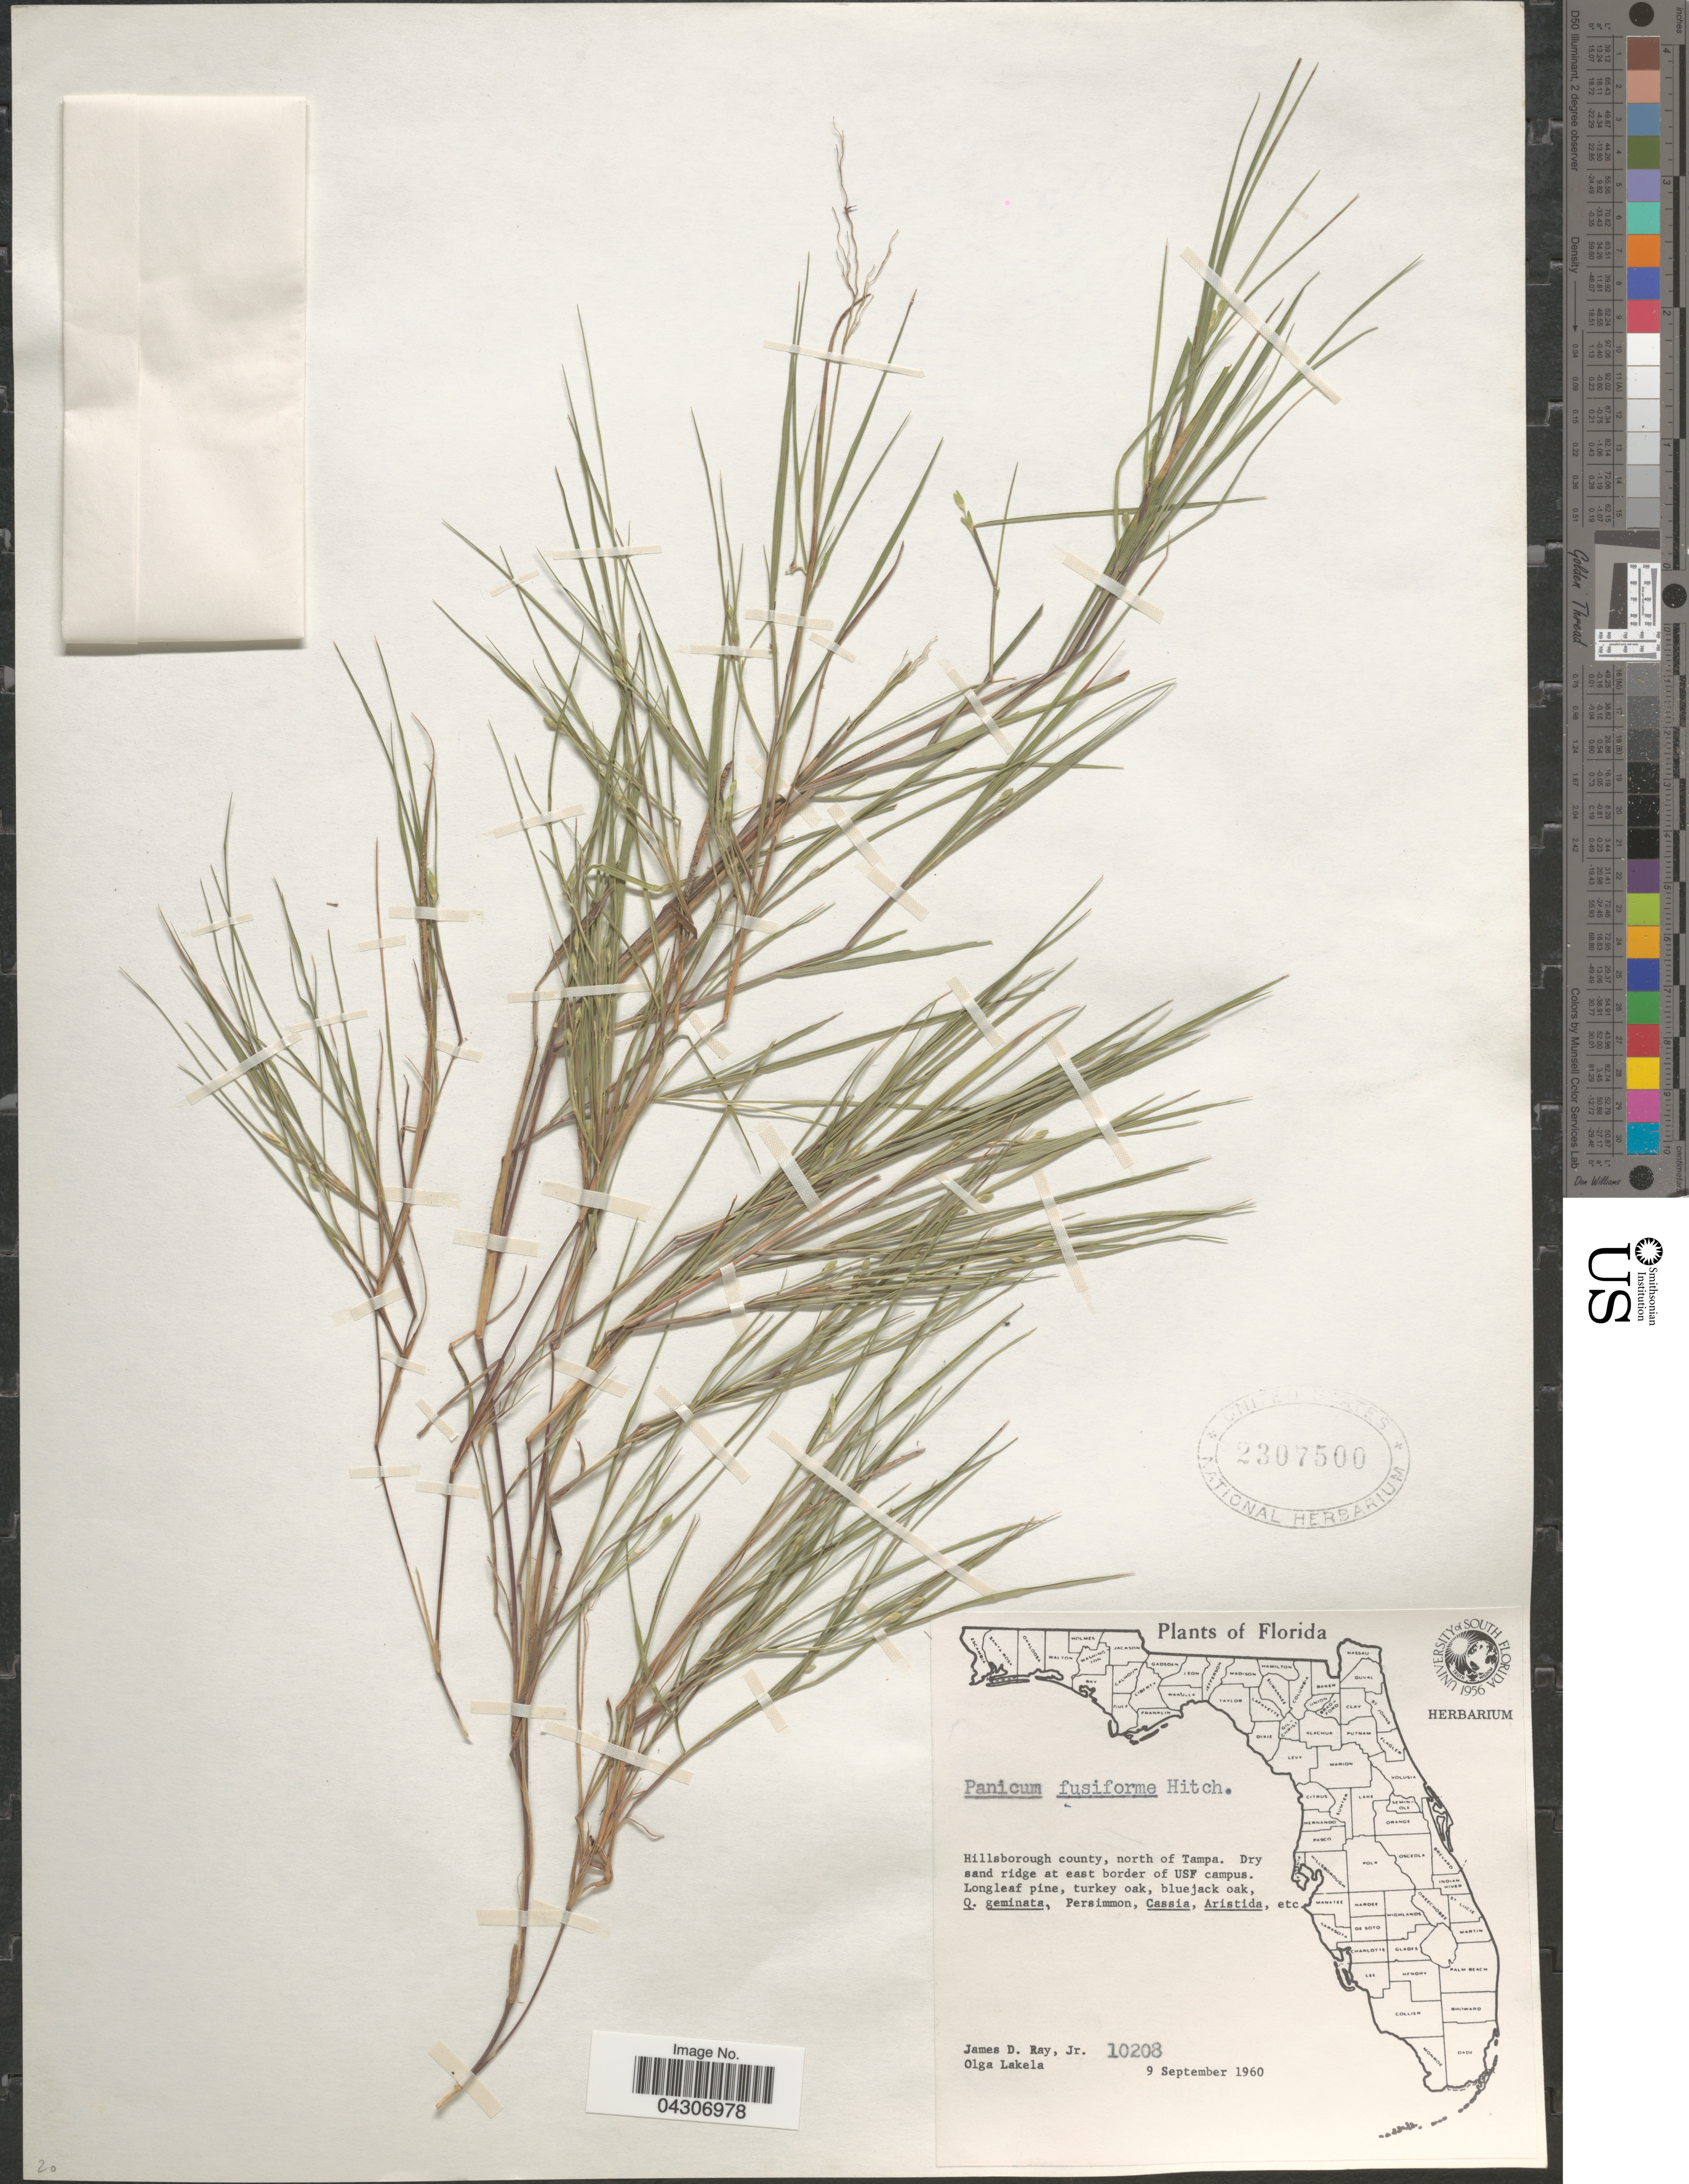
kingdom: Plantae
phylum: Tracheophyta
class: Liliopsida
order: Poales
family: Poaceae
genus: Dichanthelium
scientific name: Dichanthelium aciculare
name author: (Desv. ex Poir.) Gould & C.A. Clark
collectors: J. D. Ray Jr. & O. K. Lakela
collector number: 10208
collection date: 1960-09-09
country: United States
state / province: Florida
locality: Hillsborough county, north of Tampa. Dry sand ridge at east border of USF campus.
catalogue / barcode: US 2307500